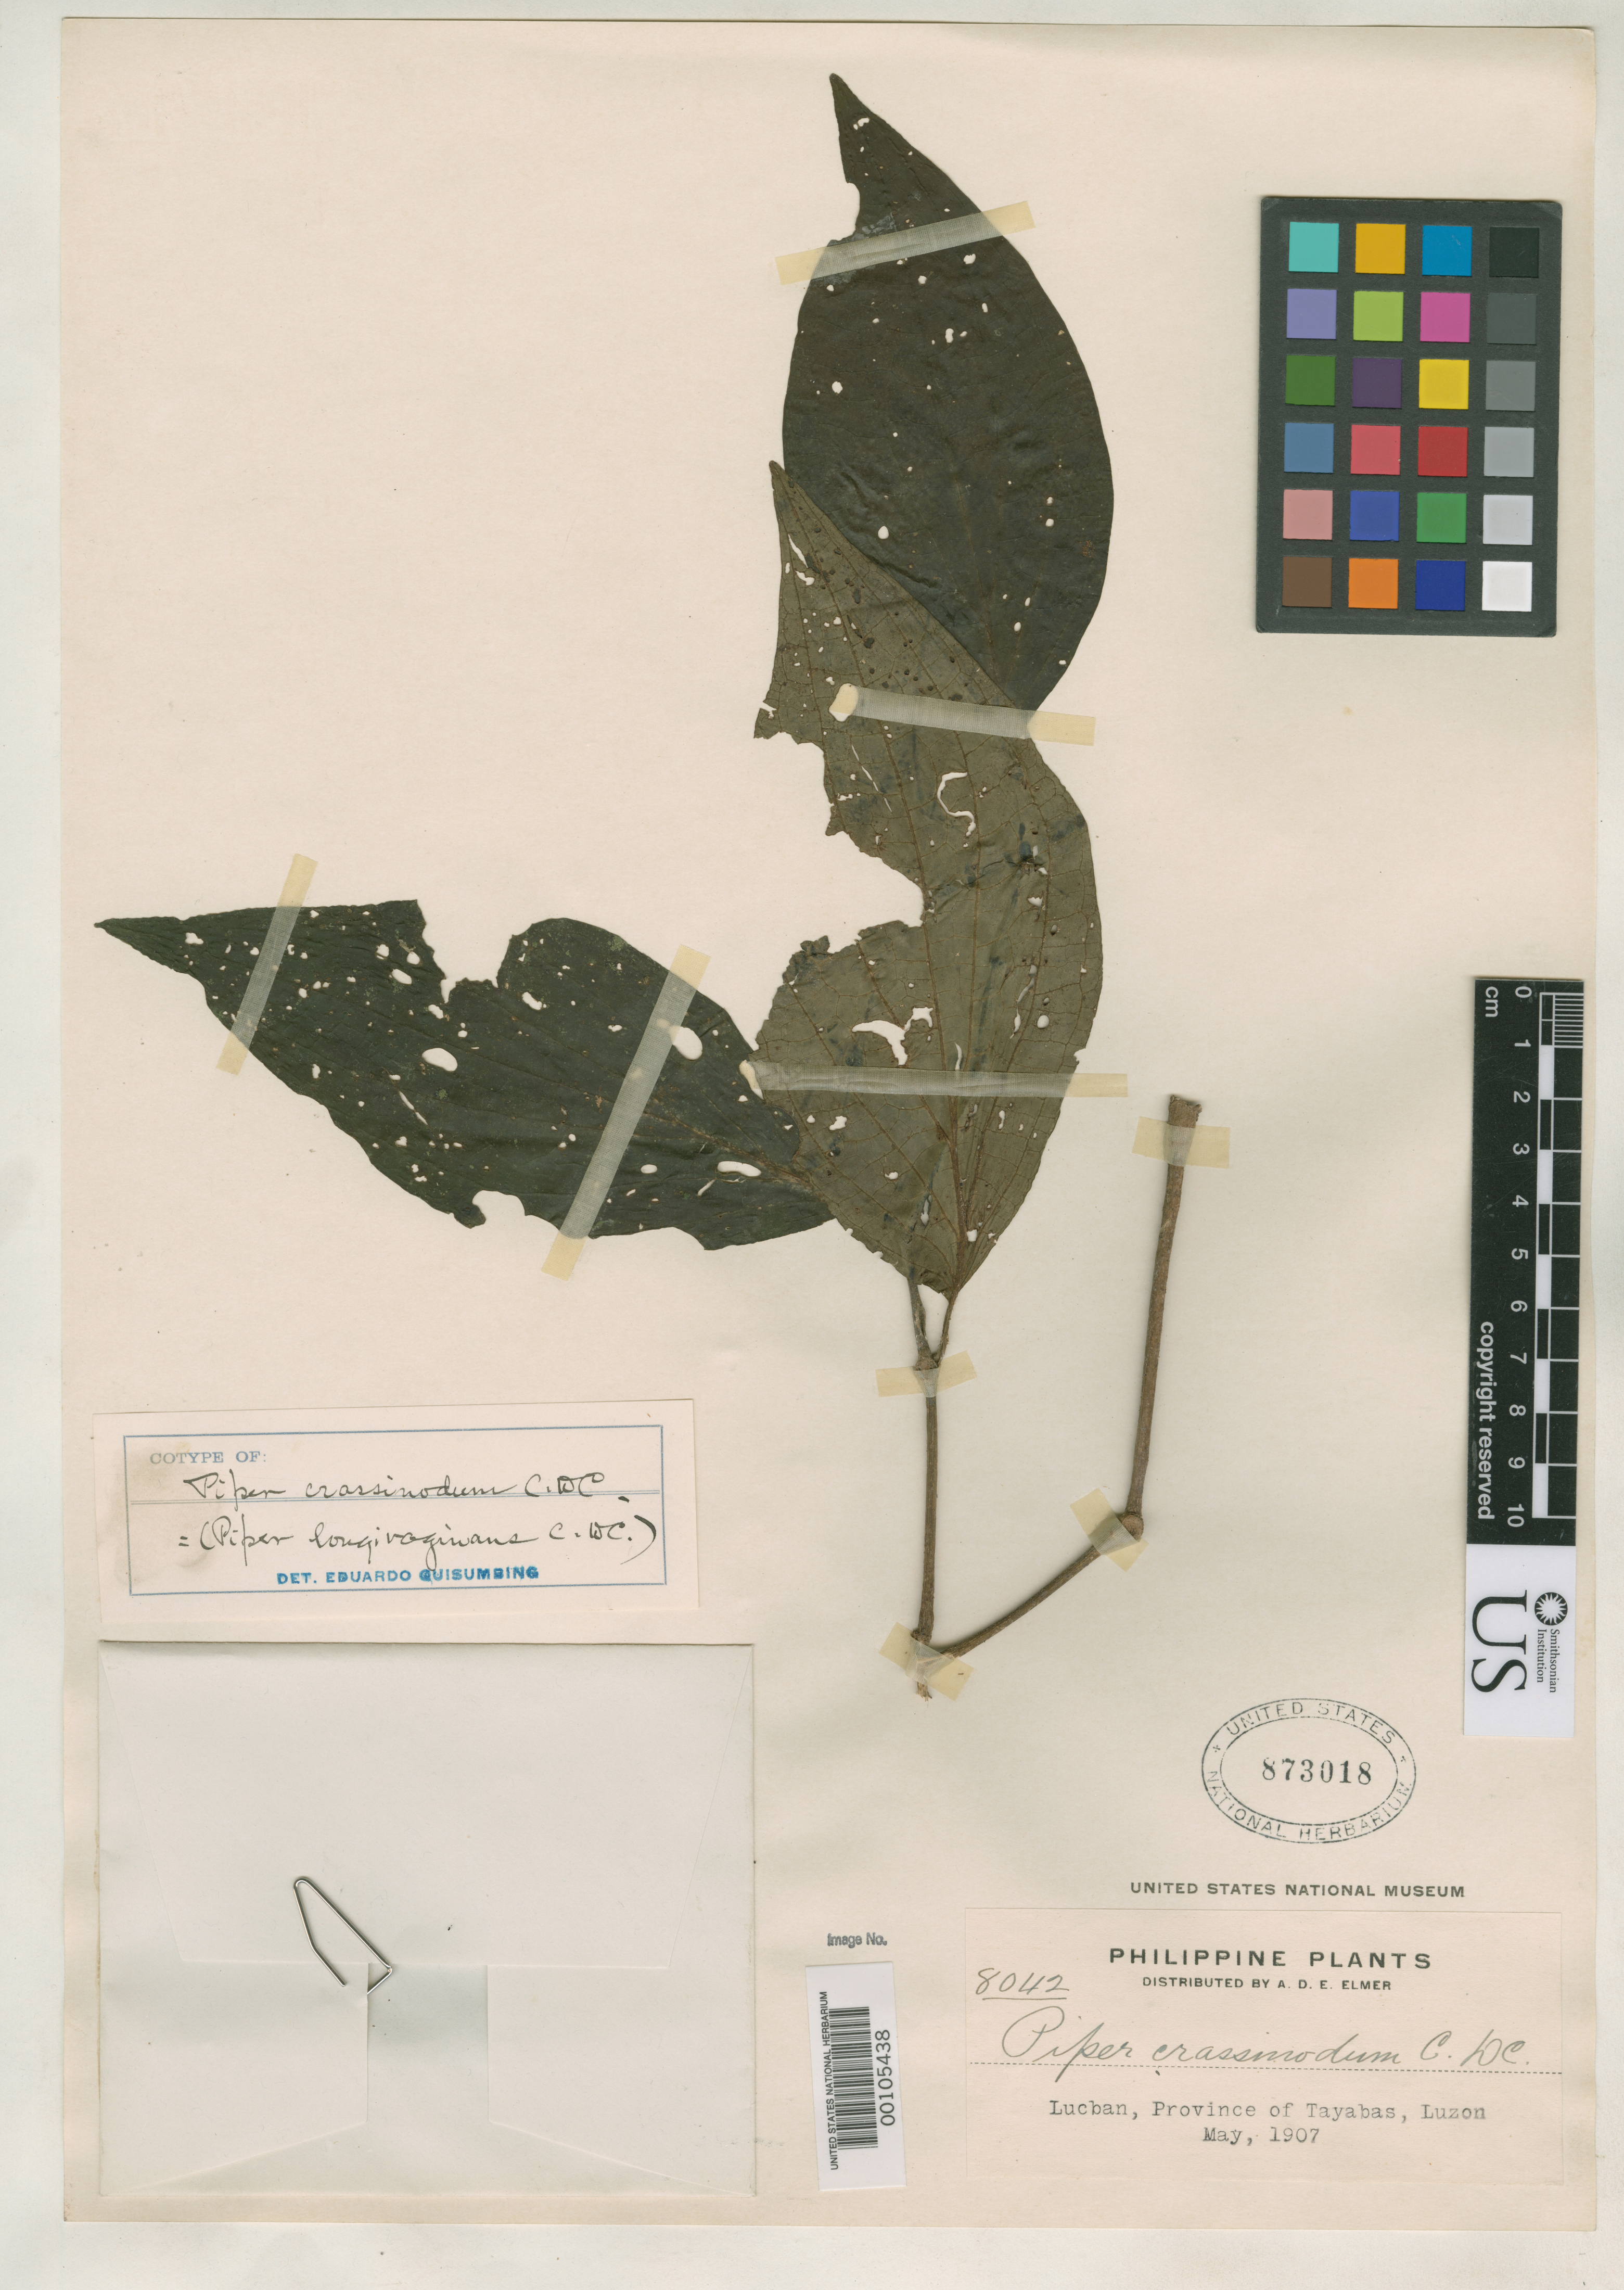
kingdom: Plantae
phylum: Tracheophyta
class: Magnoliopsida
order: Piperales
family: Piperaceae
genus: Piper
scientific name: Piper crassinodum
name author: C. DC. in Elmer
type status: Isosyntype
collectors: A. D. E. Elmer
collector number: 8042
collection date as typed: May 1907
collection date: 1907-05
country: Philippines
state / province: Calabarzon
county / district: Quezon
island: Luzon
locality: Lucban, Province of Tayabas, Luzon.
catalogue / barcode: US 873018